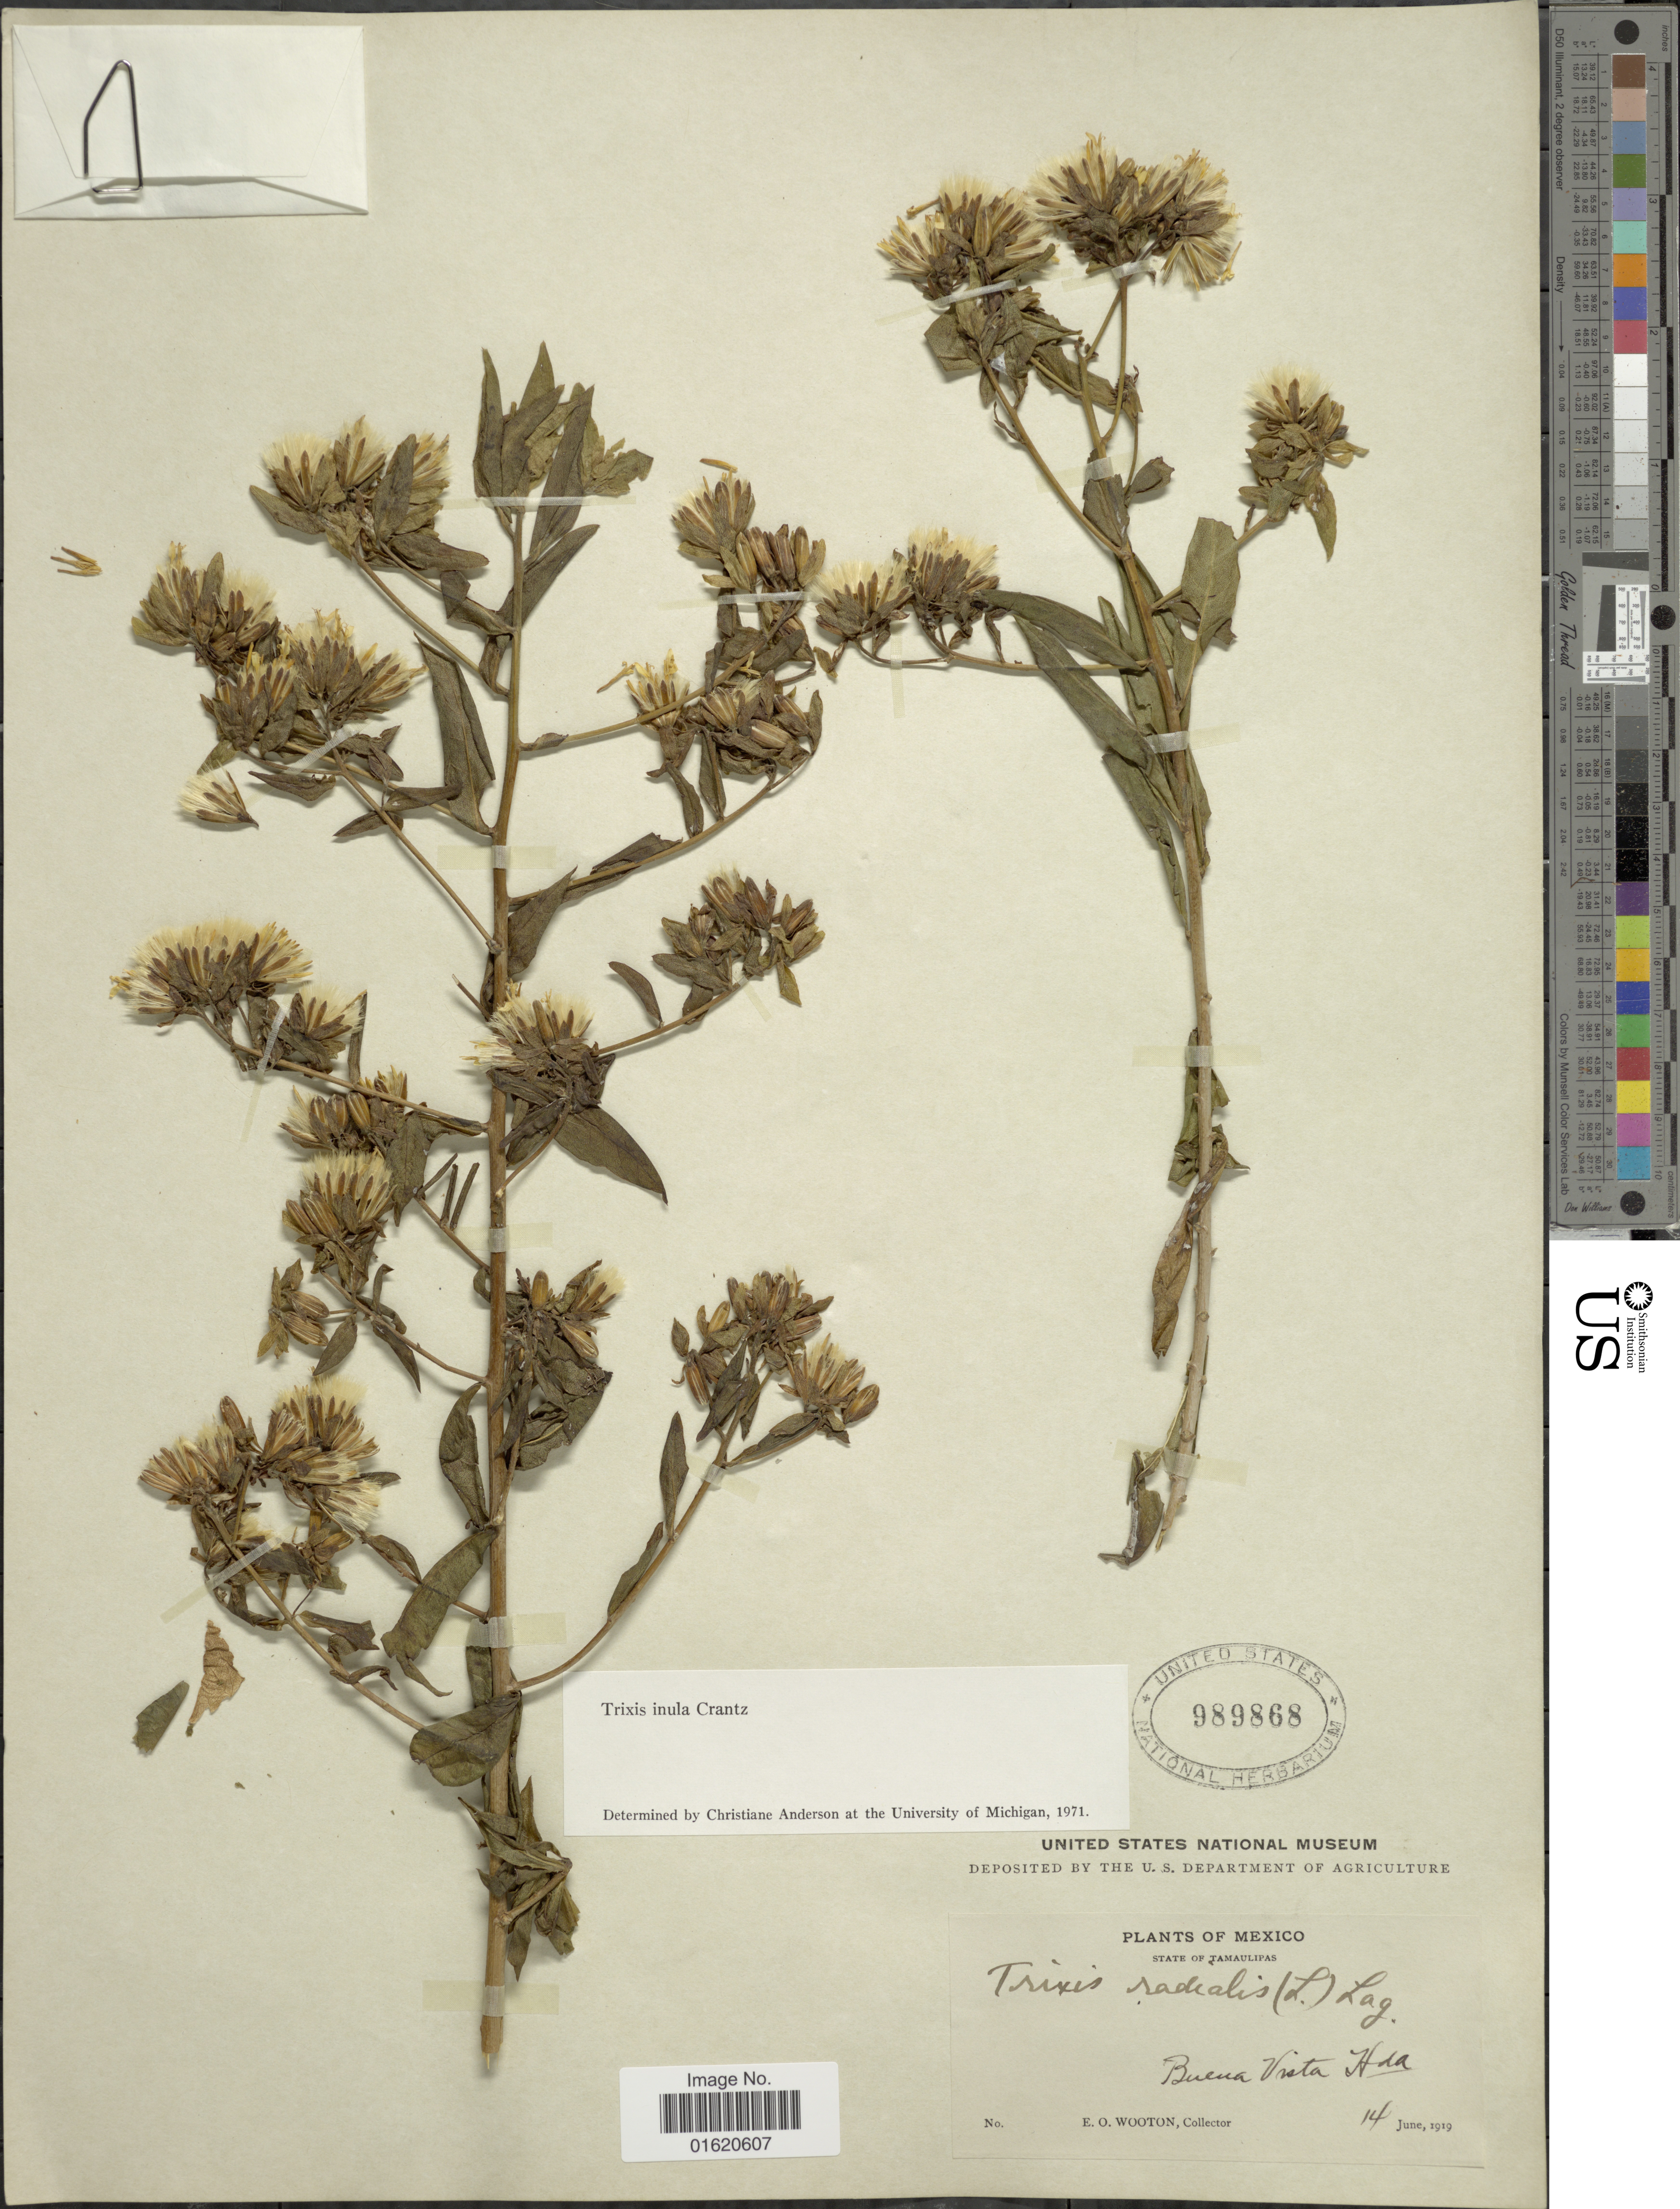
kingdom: Plantae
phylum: Tracheophyta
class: Magnoliopsida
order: Asterales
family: Asteraceae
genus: Trixis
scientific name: Trixis inula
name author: Crantz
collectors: E. O. Wooton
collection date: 1919-06-14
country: Mexico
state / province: Tamaulipas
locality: Buena Vista Hda.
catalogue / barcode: US 989868